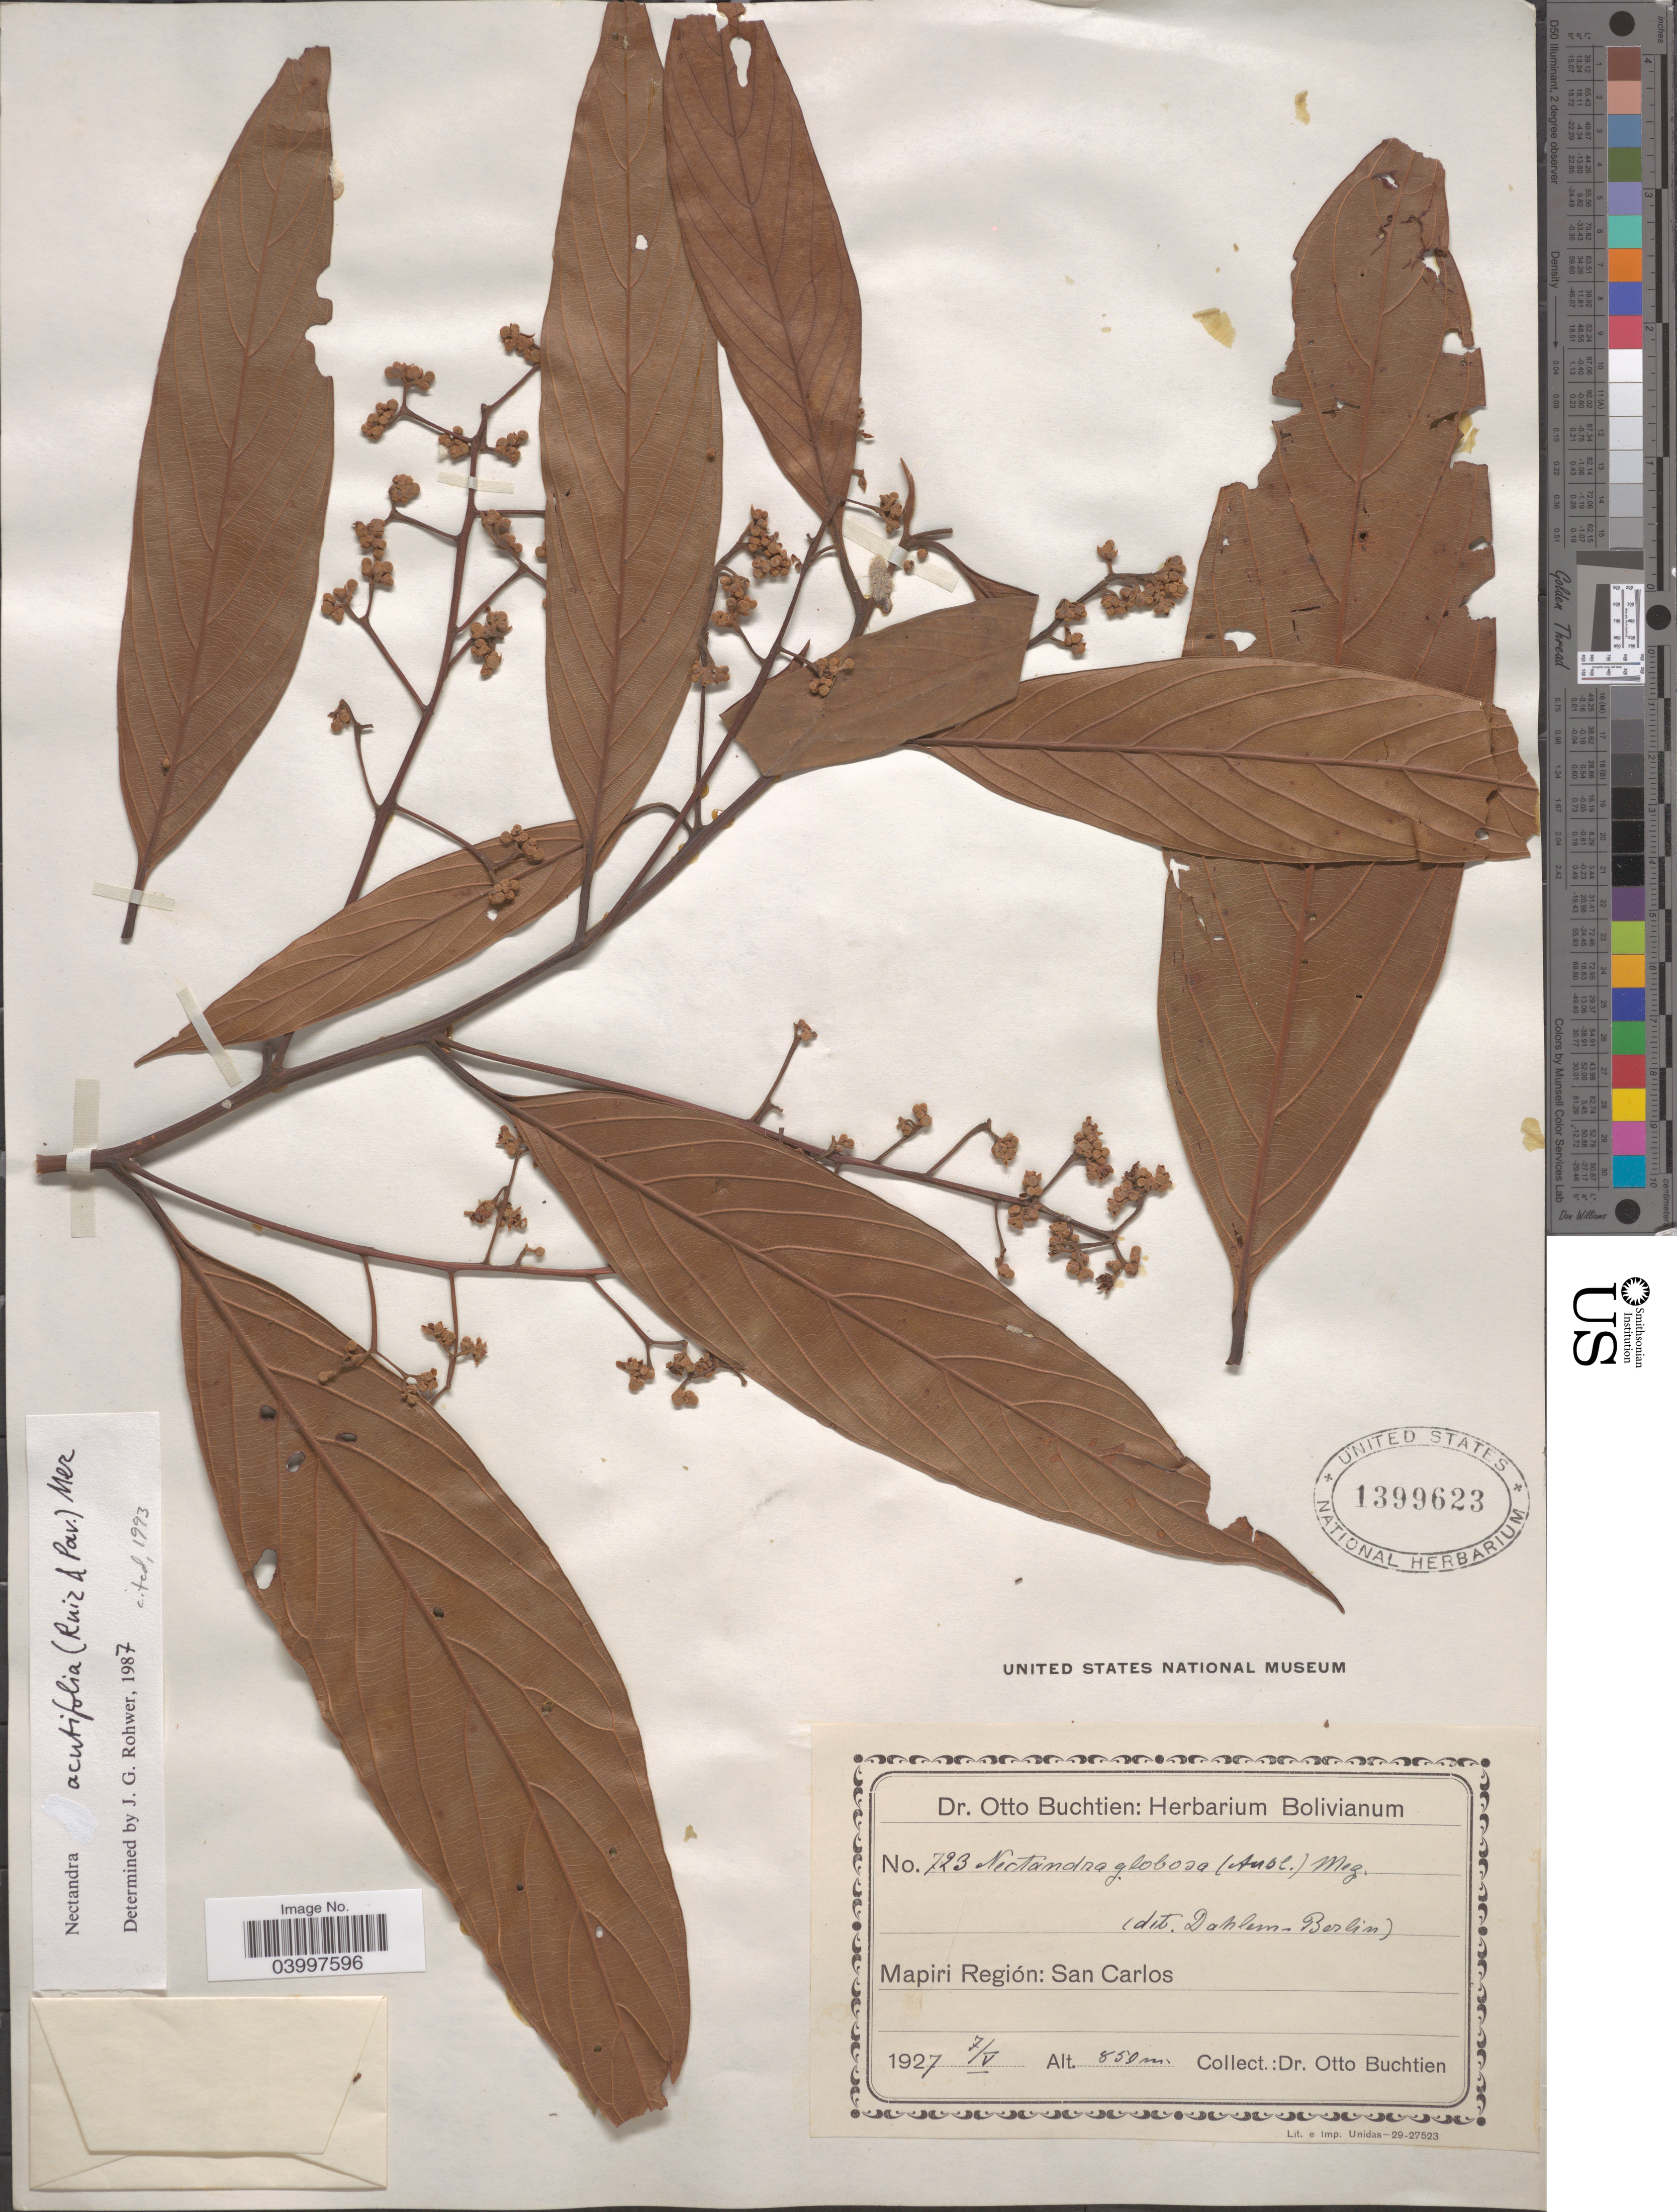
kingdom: Plantae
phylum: Tracheophyta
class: Magnoliopsida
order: Laurales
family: Lauraceae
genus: Nectandra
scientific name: Nectandra acutifolia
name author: (Ruiz & Pav.) Mez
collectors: O. Buchtien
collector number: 723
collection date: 1927-05-07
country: Bolivia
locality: Mapiri Región: San Carlos.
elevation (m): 550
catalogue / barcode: US 1399623